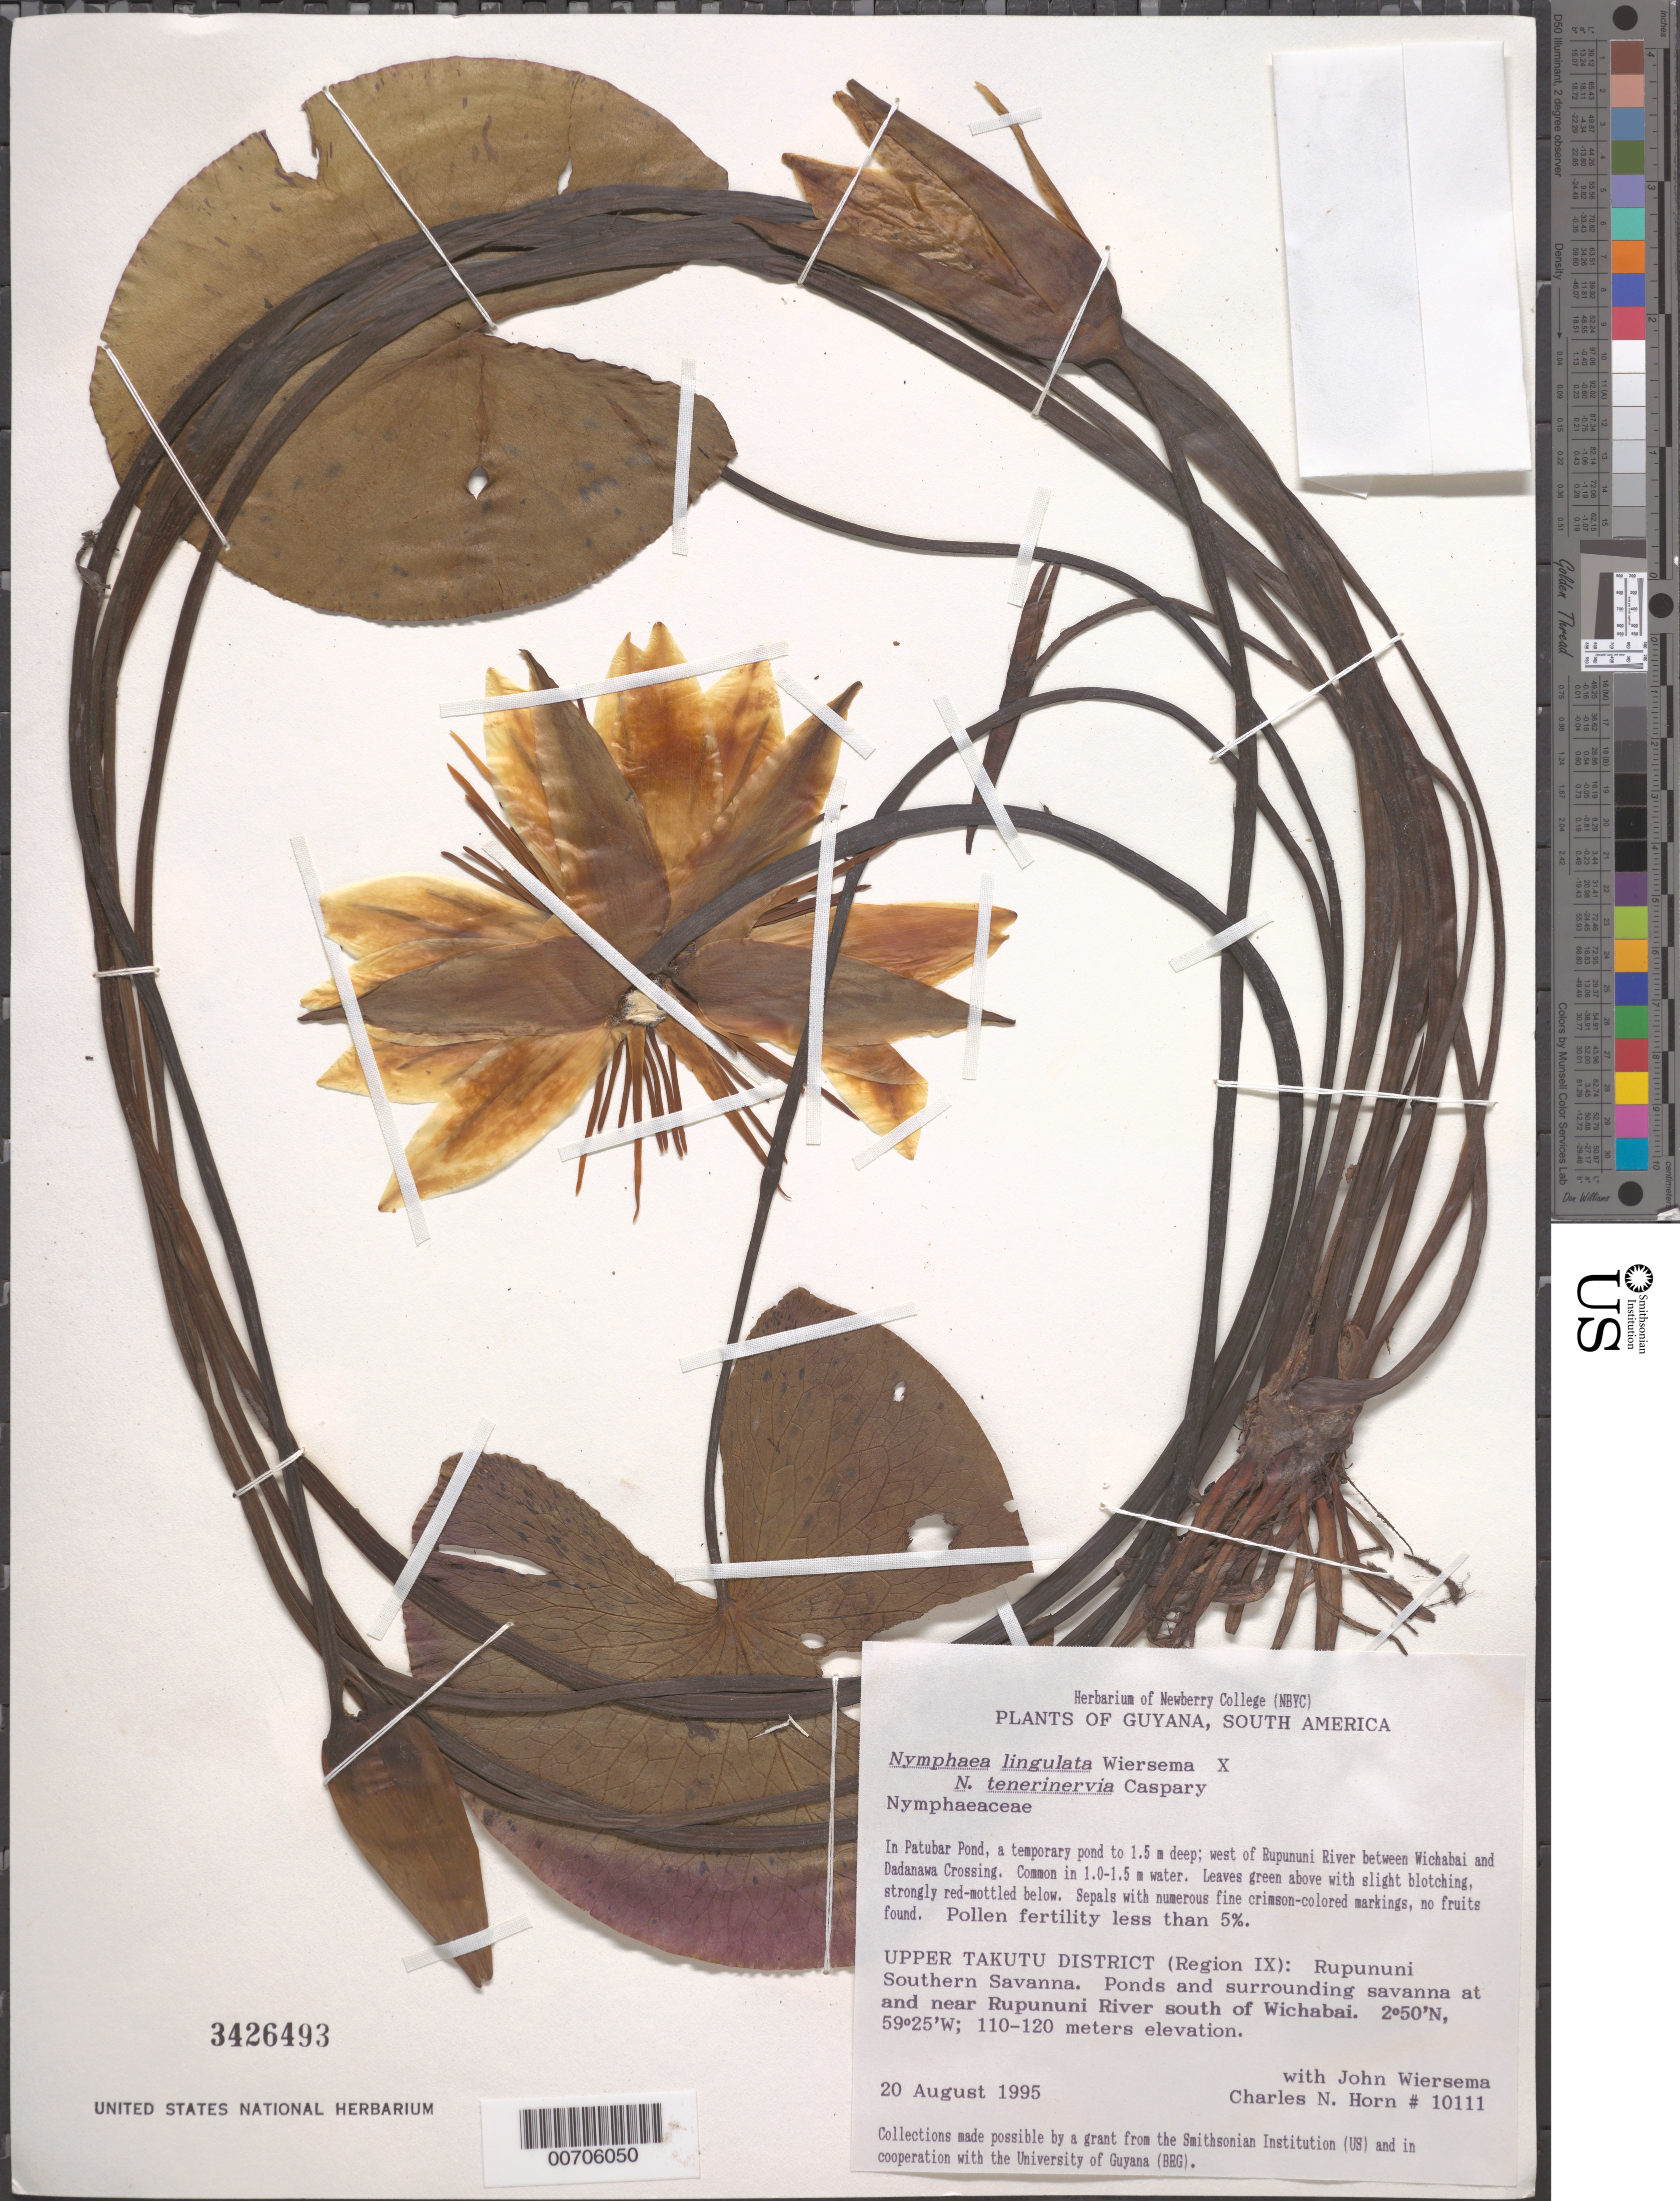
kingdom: Plantae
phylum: Tracheophyta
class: Magnoliopsida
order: Nymphaeales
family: Nymphaeaceae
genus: Nymphaea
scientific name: Nymphaea lingulata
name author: Wiersema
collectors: C. N. Horn & J. H. Wiersema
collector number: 10111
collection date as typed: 20-Aug-95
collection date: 1995-08-20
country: Guyana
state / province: U. Takutu-U. Essequibo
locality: Rupununi Southern Savanna, W of Rupununi R., betw. Wichabai & Dadanawa Crossing, Patubar Pond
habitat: Temporary pond to 1.5 m deep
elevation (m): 110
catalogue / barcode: US 3426493